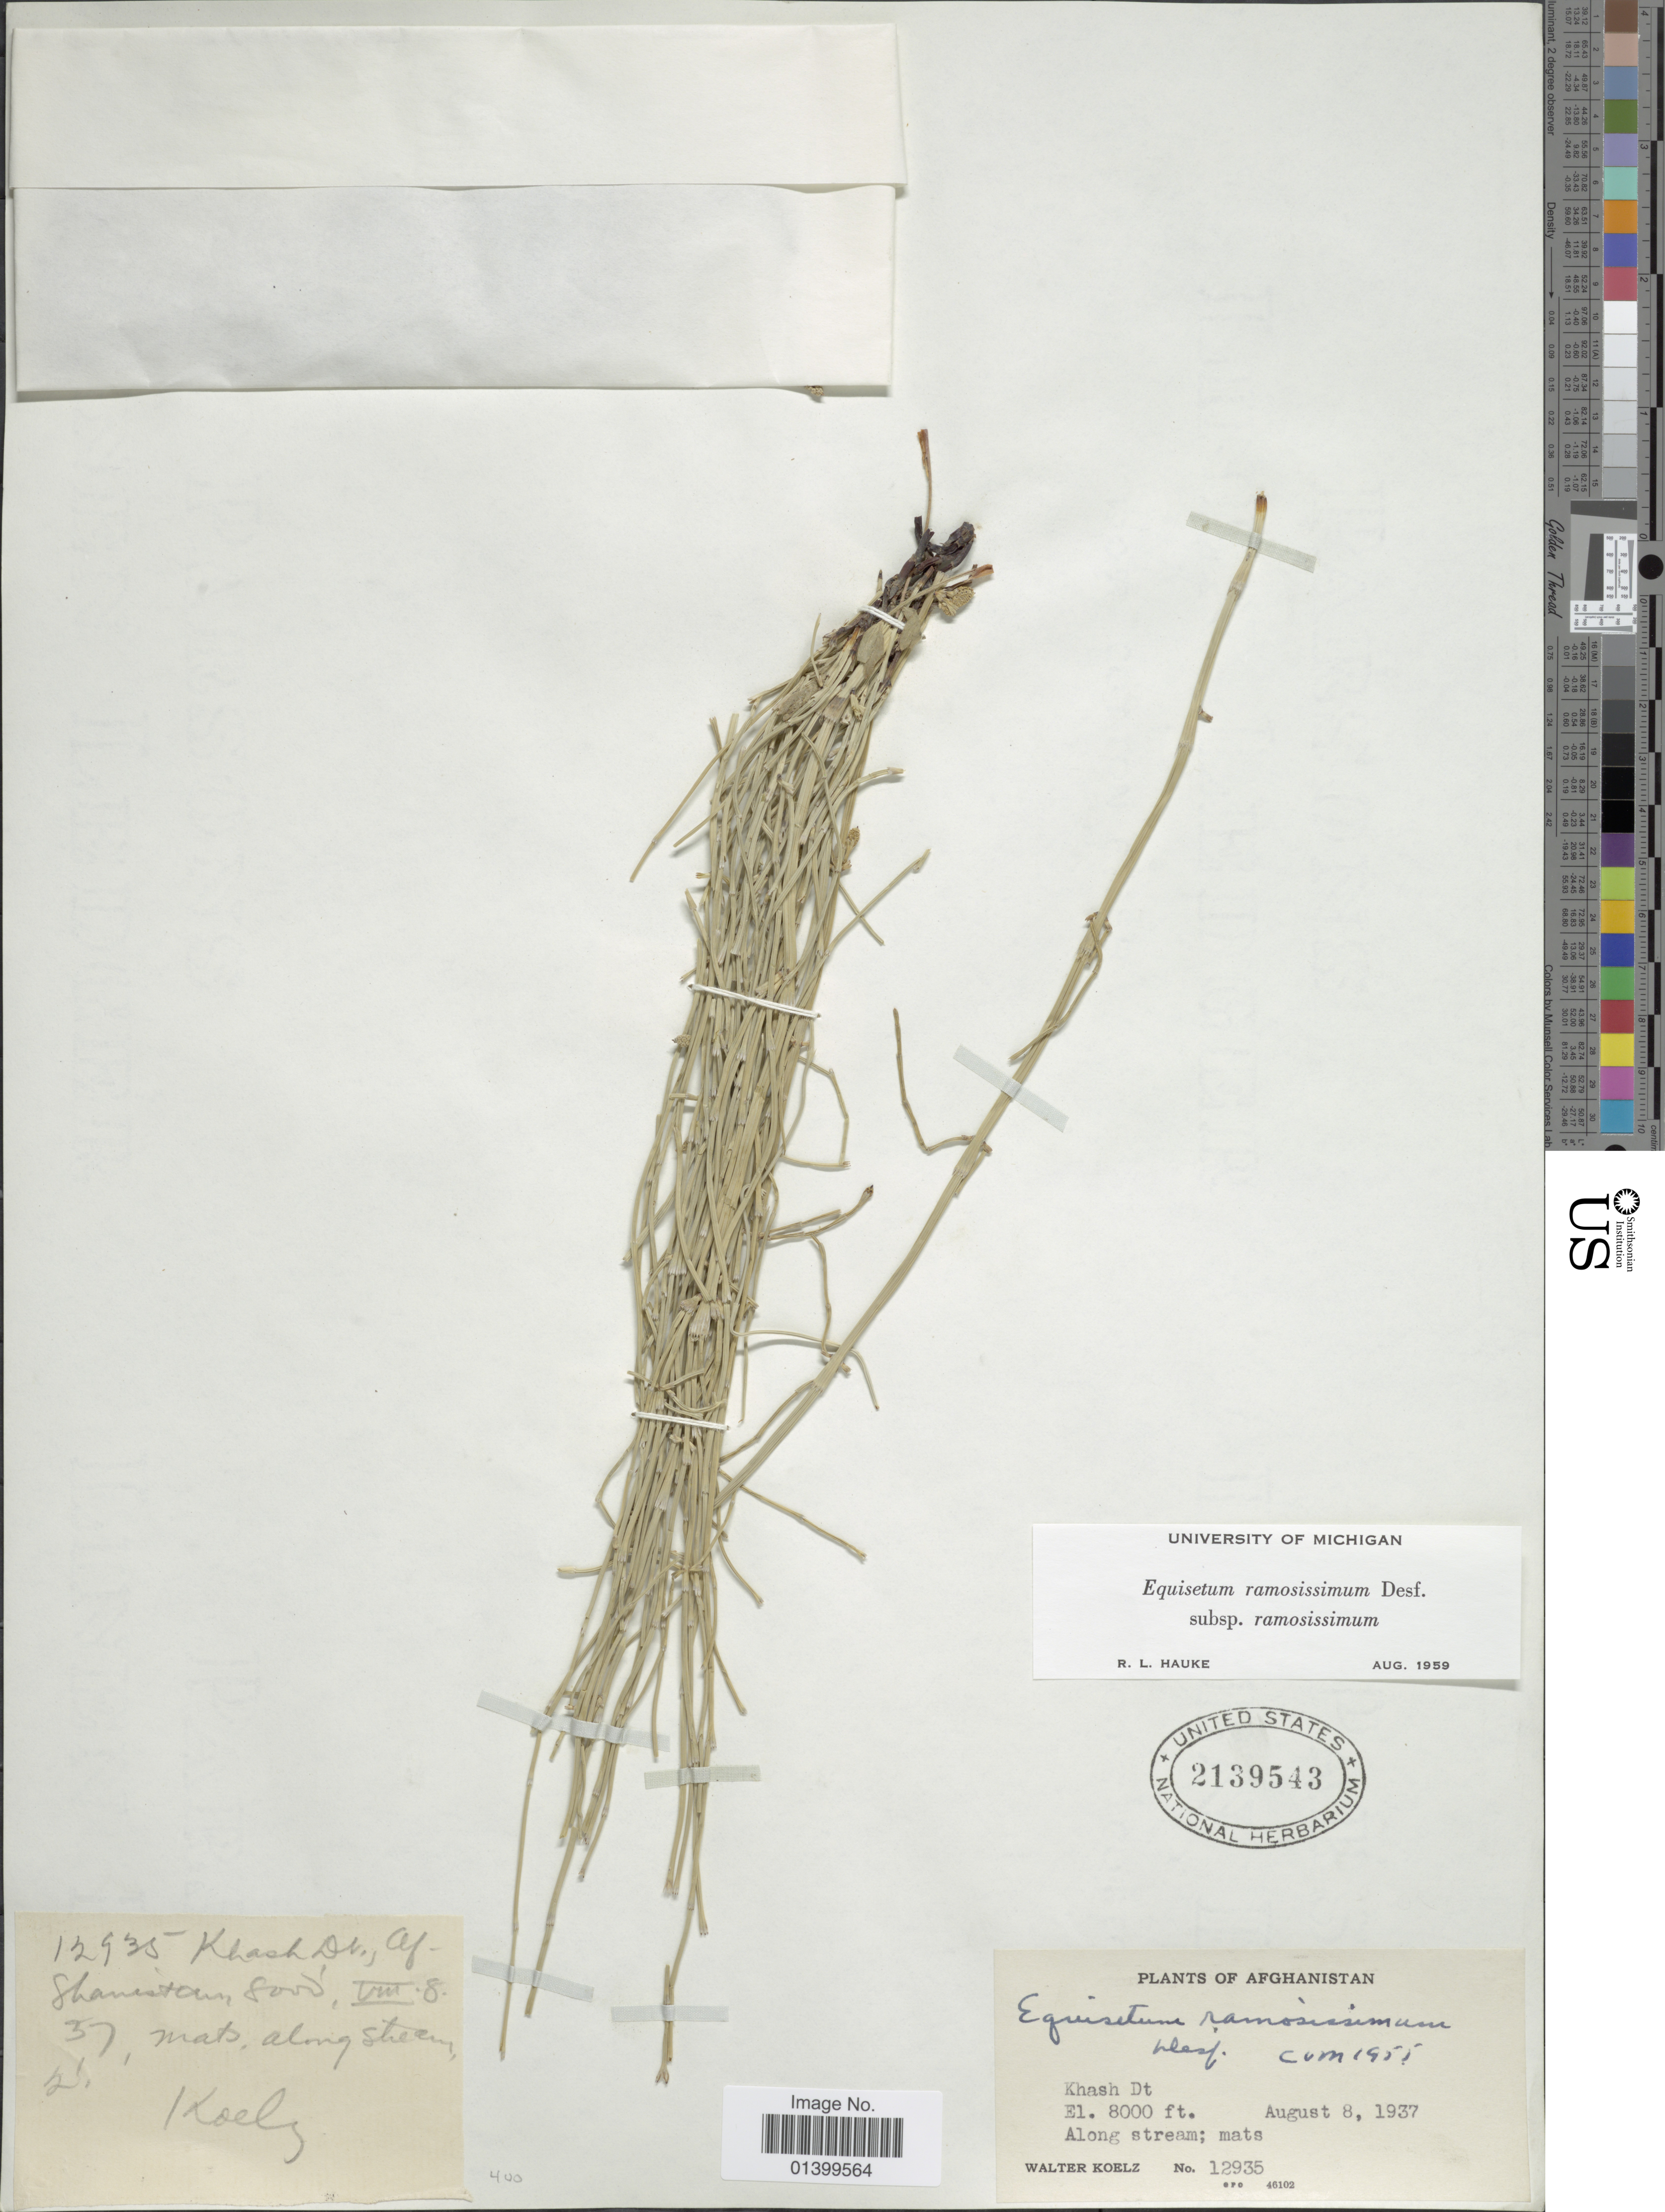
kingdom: Plantae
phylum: Tracheophyta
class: Polypodiopsida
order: Equisetales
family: Equisetaceae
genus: Equisetum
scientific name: Equisetum ramosissimum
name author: Desf.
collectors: W. N. Koelz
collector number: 12935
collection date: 1937-08-08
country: Afghanistan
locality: Khash Dt.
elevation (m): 2438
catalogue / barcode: US 2139543